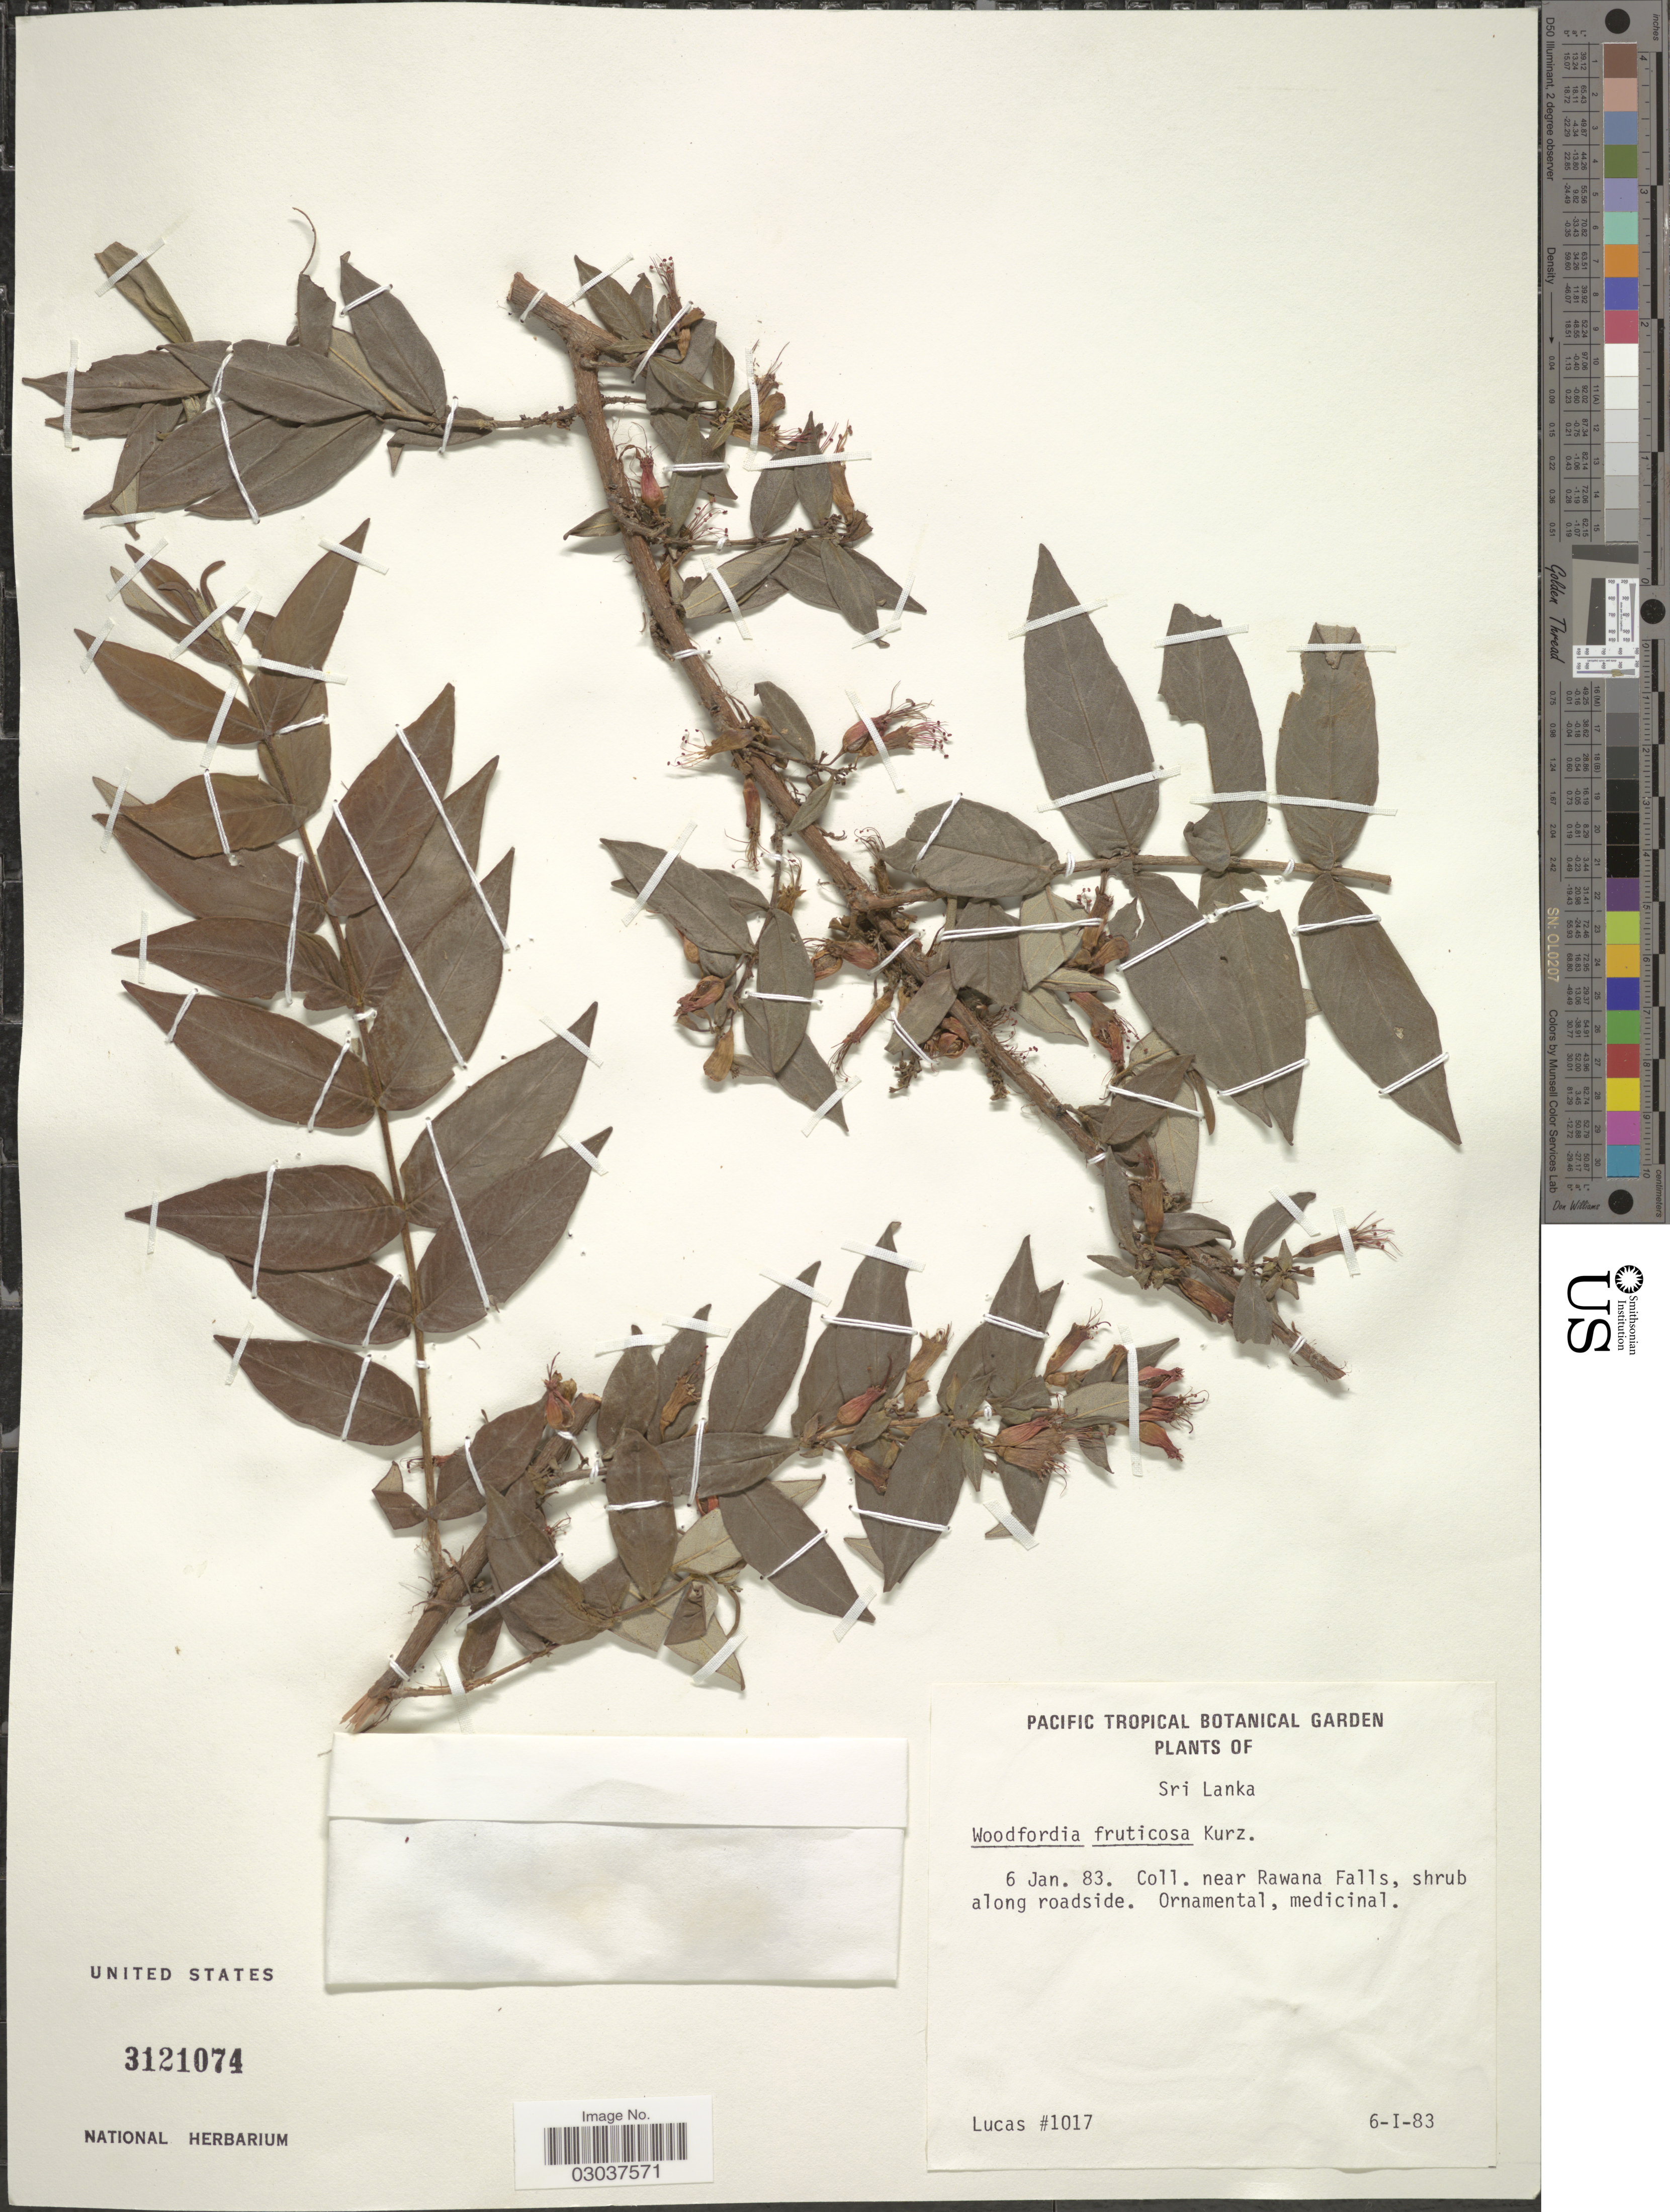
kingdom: Plantae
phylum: Tracheophyta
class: Magnoliopsida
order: Myrtales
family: Lythraceae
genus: Woodfordia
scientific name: Woodfordia fruticosa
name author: (L.) Kurz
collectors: Lucas, --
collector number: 1017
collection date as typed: Transcribed d/m/y: 6/1/83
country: Sri Lanka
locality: Near Rawana Falls, shrub along roadside.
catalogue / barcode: US 3121074